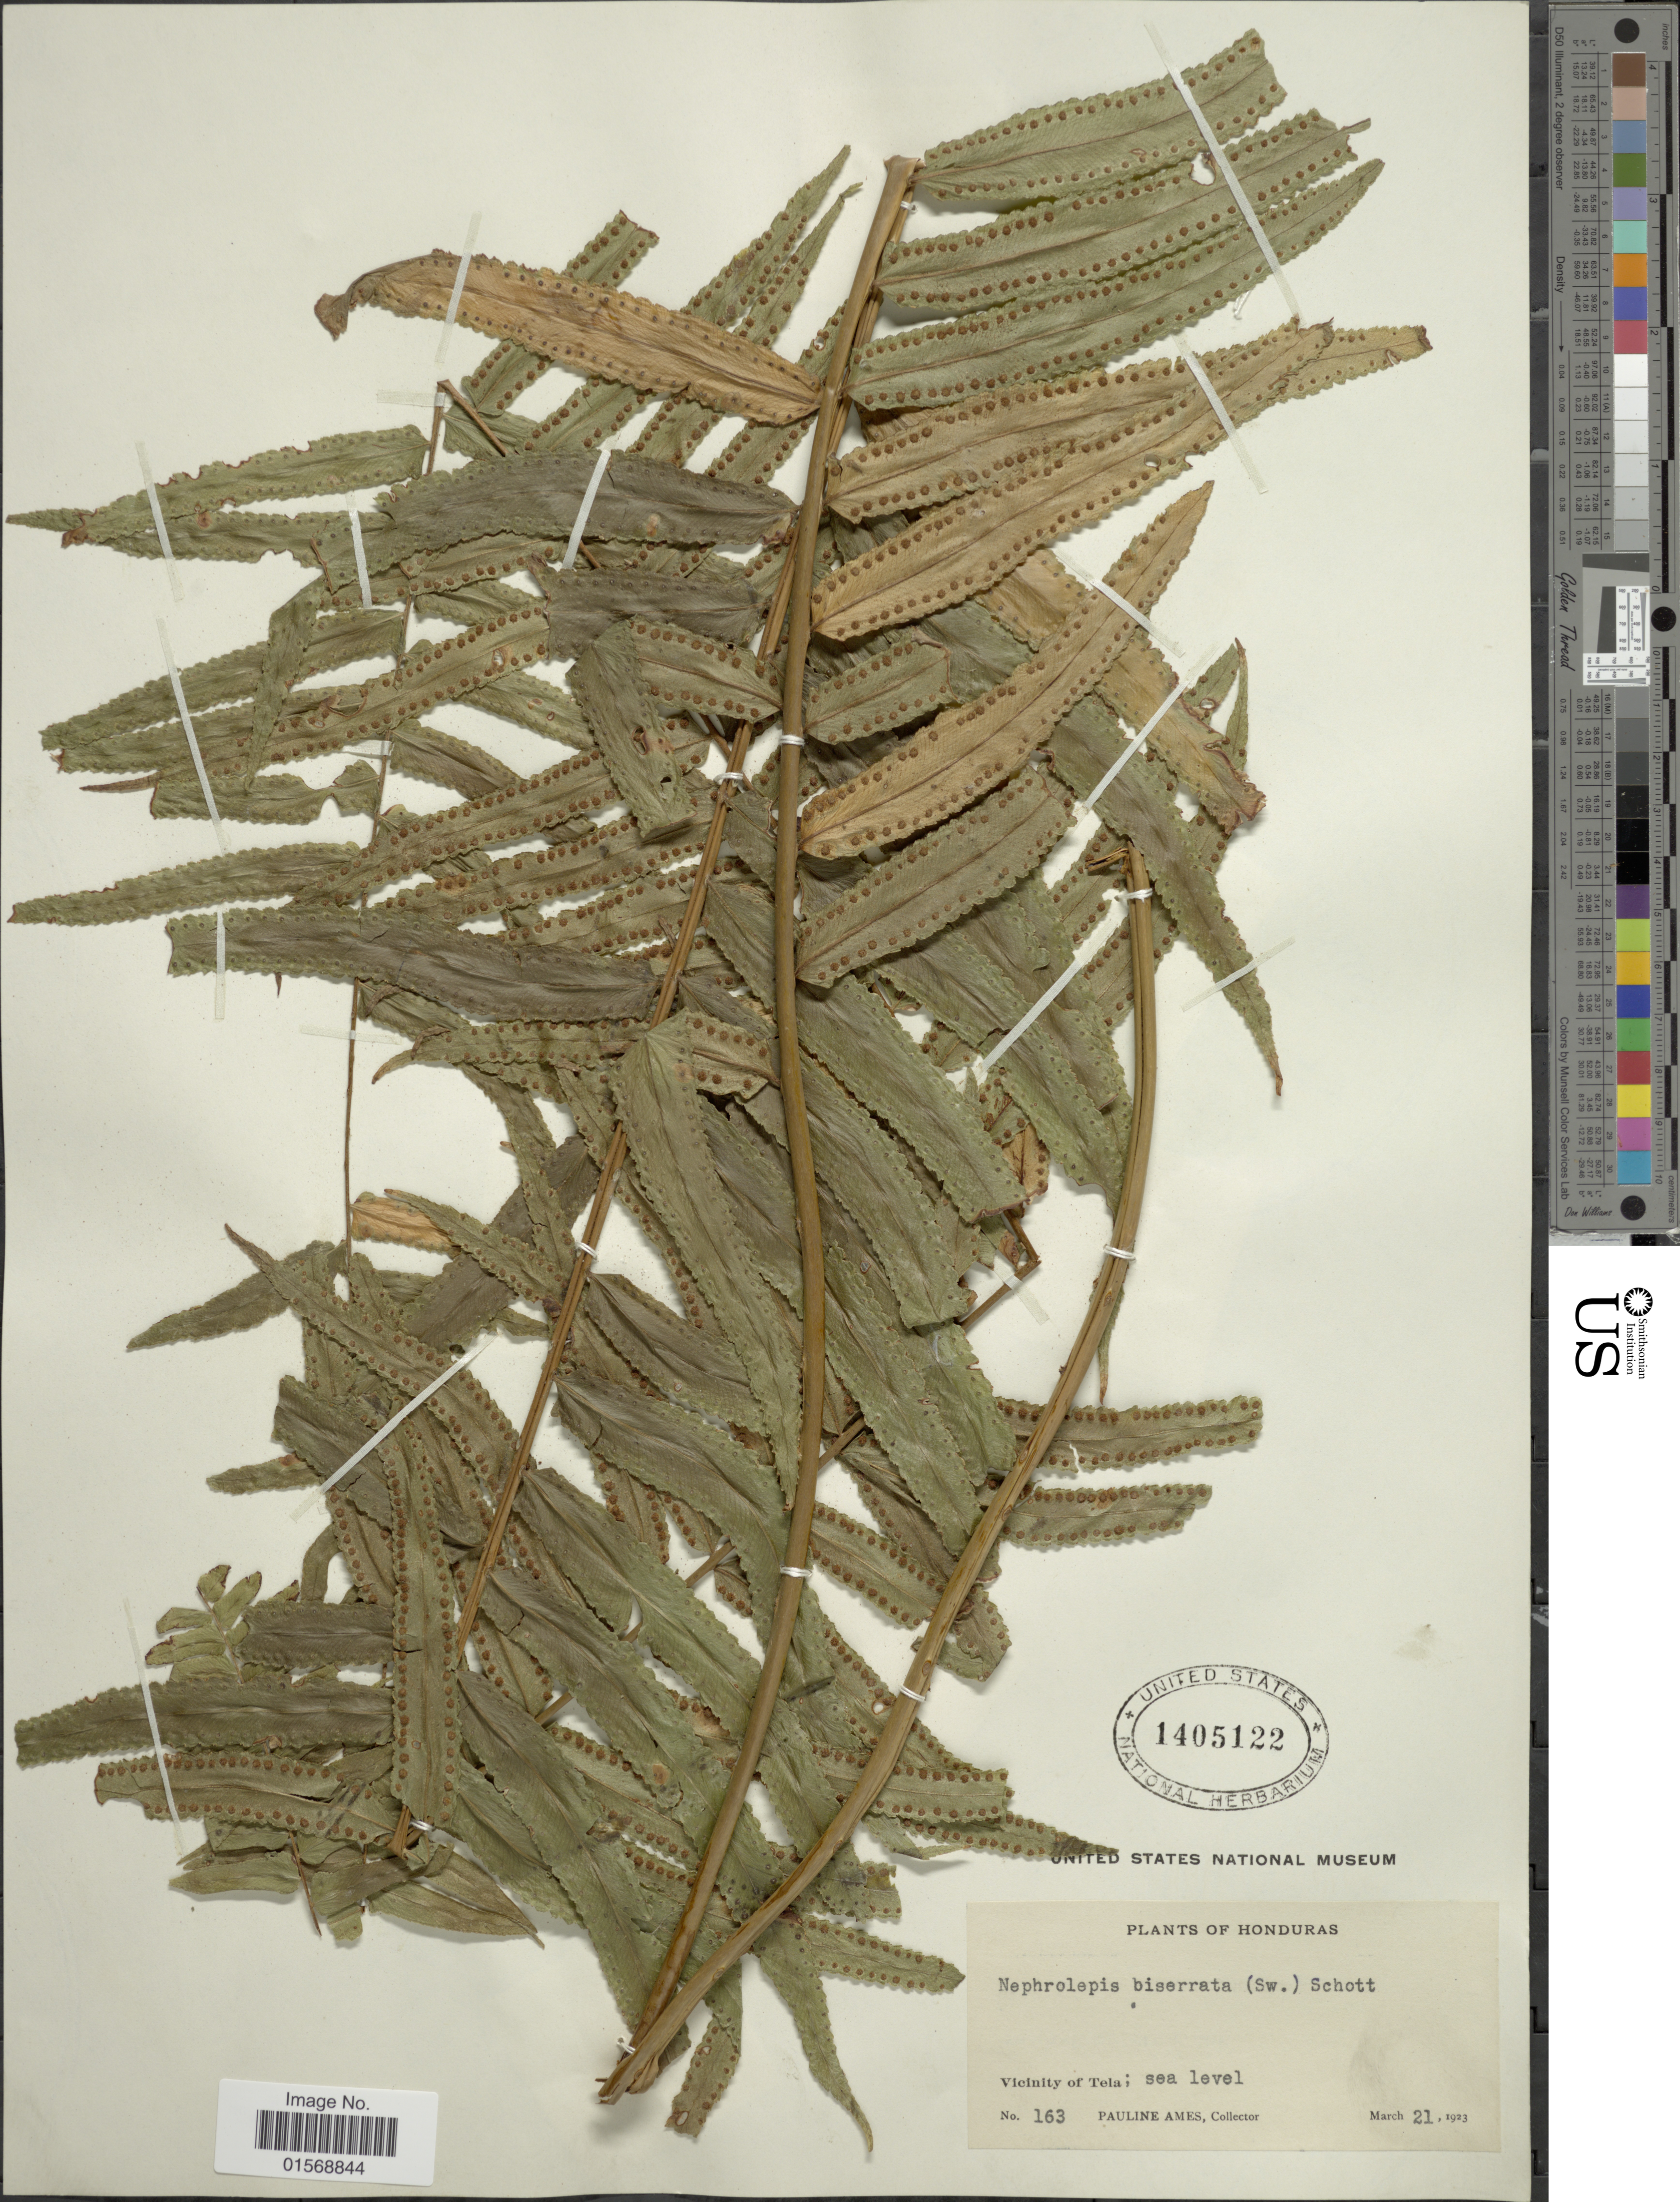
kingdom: Plantae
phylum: Tracheophyta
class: Polypodiopsida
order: Polypodiales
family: Nephrolepidaceae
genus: Nephrolepis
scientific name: Nephrolepis biserrata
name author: (Sw.) Schott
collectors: P. Ames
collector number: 163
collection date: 1923-03-21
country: Honduras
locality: Vicinity of Tela.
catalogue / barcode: US 1405122